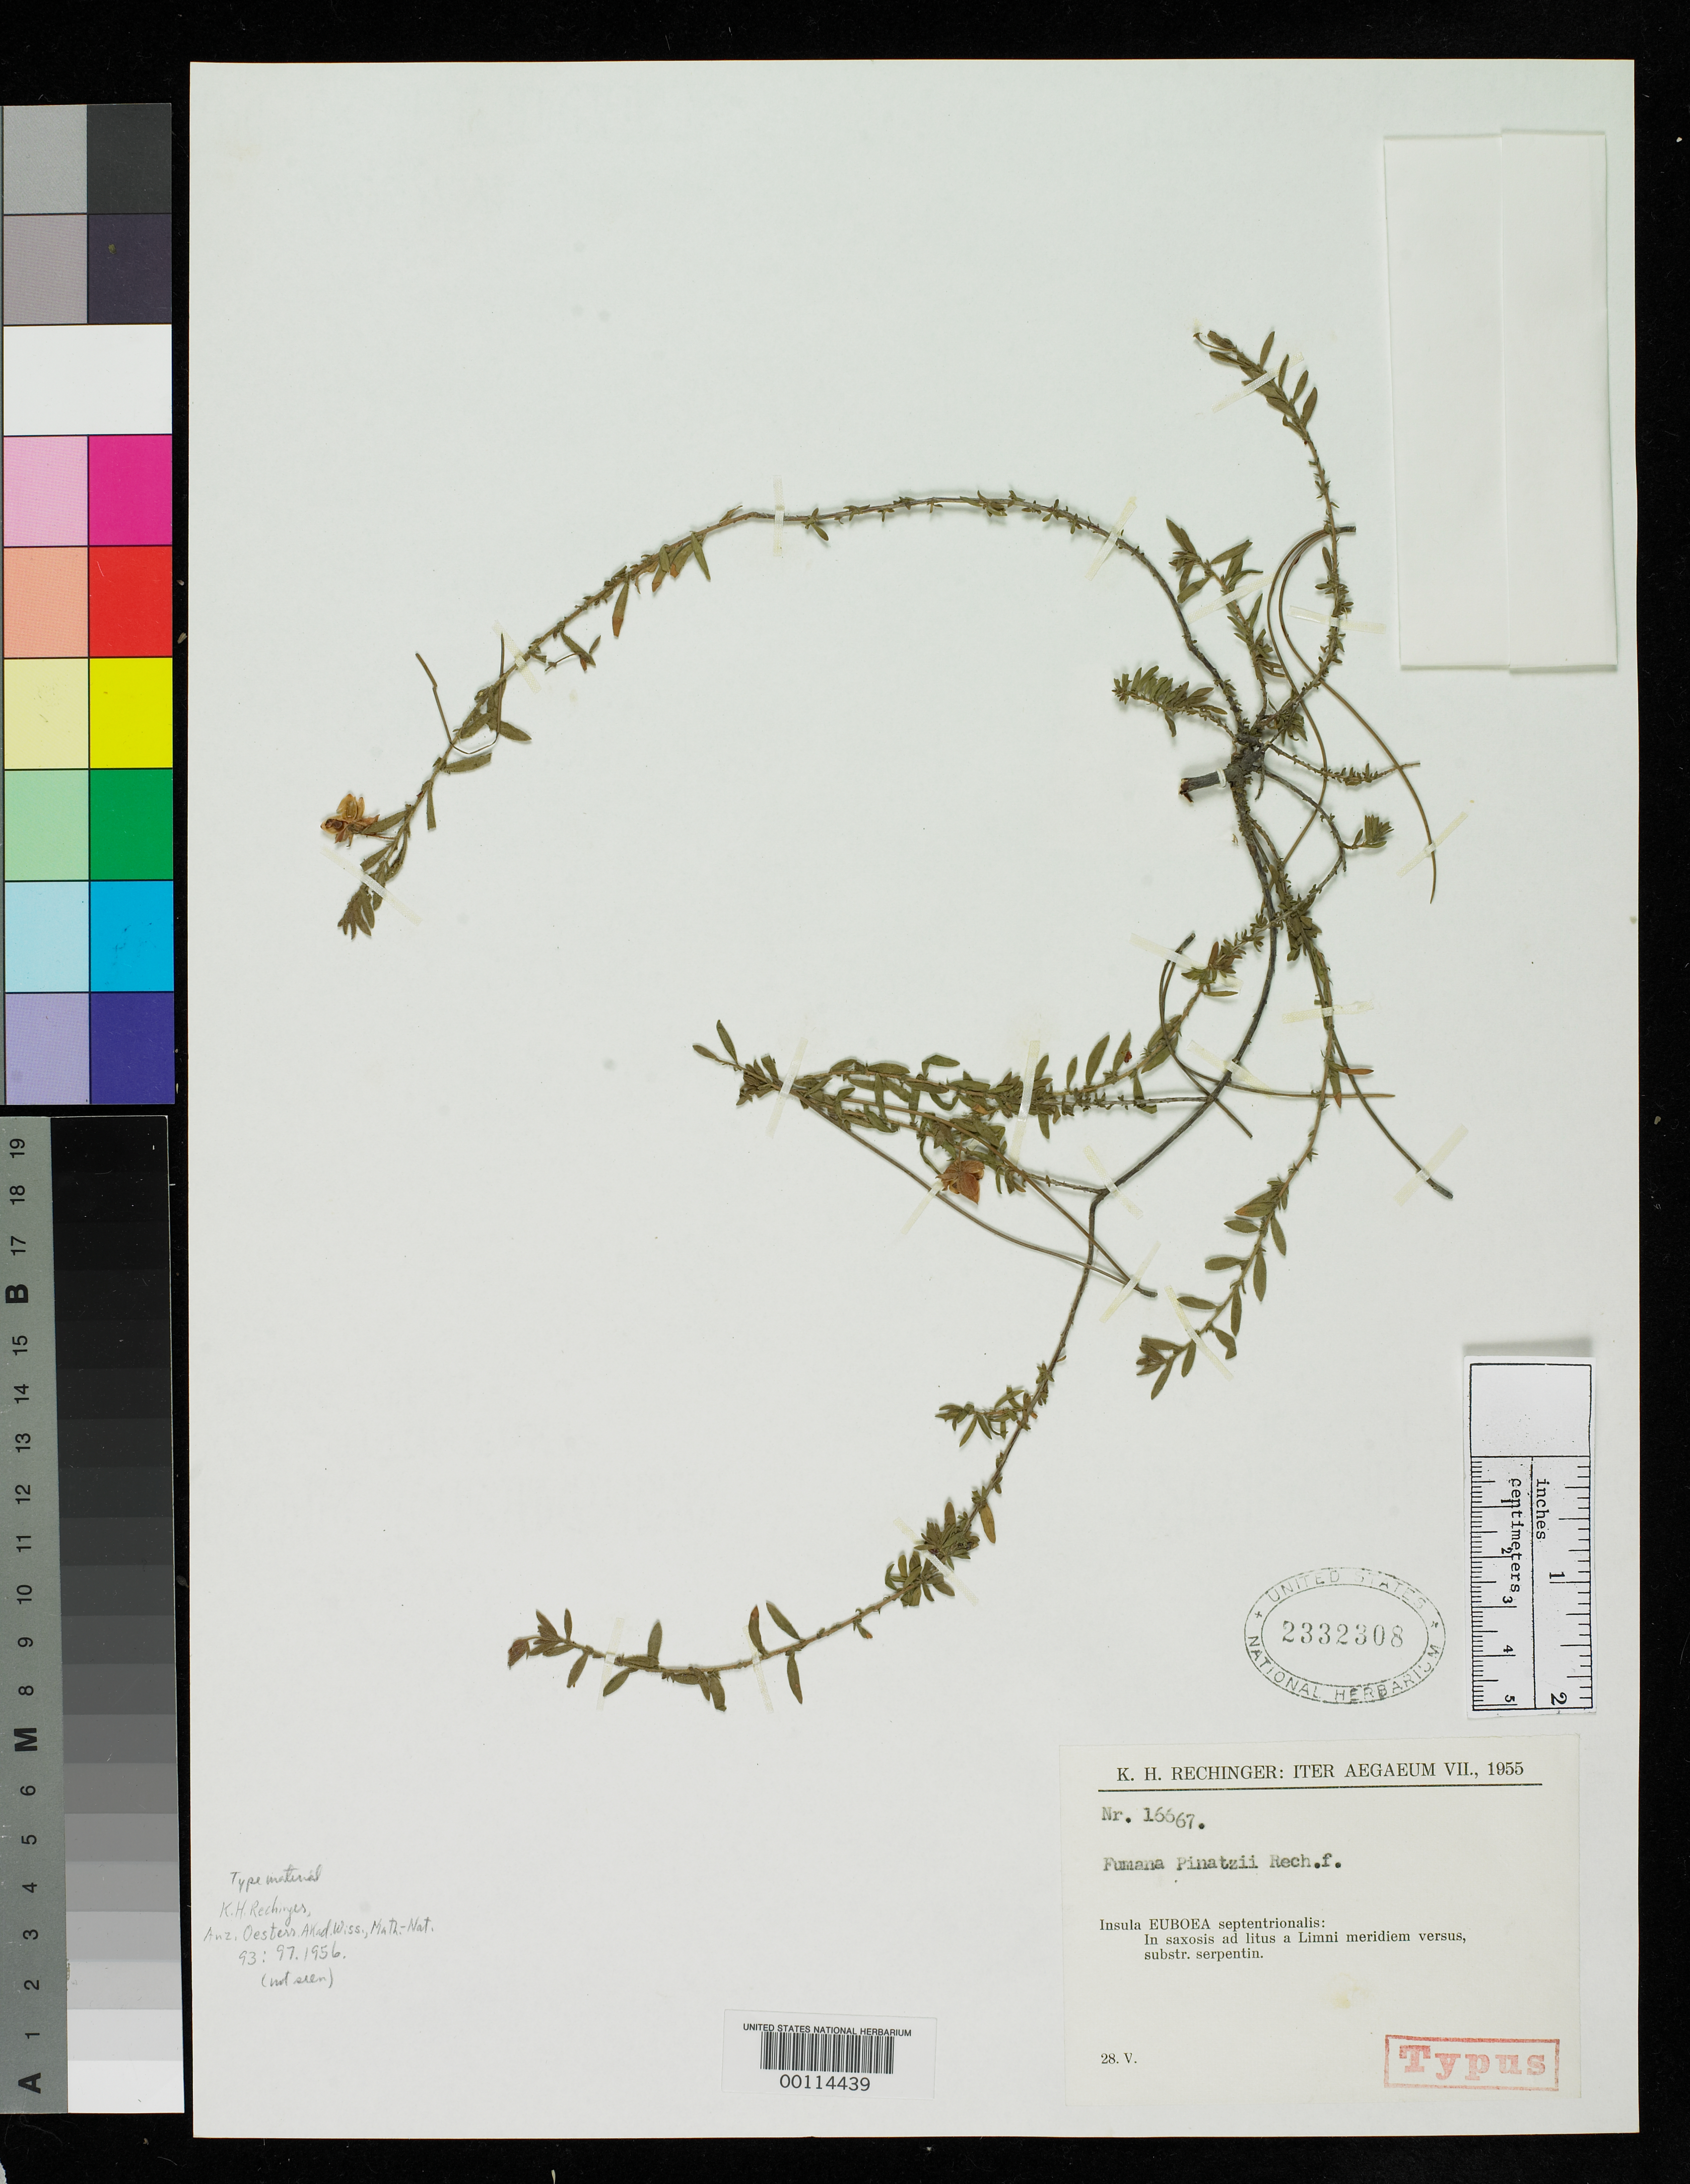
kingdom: Plantae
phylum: Tracheophyta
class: Magnoliopsida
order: Malvales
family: Cistaceae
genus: Fumana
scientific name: Fumana pinatzii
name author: Rech. f.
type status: Type Material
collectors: K. H. Rechinger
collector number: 16667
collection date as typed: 28 May 1955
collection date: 1955-05-28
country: Greece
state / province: Central Greece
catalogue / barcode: US 2332308